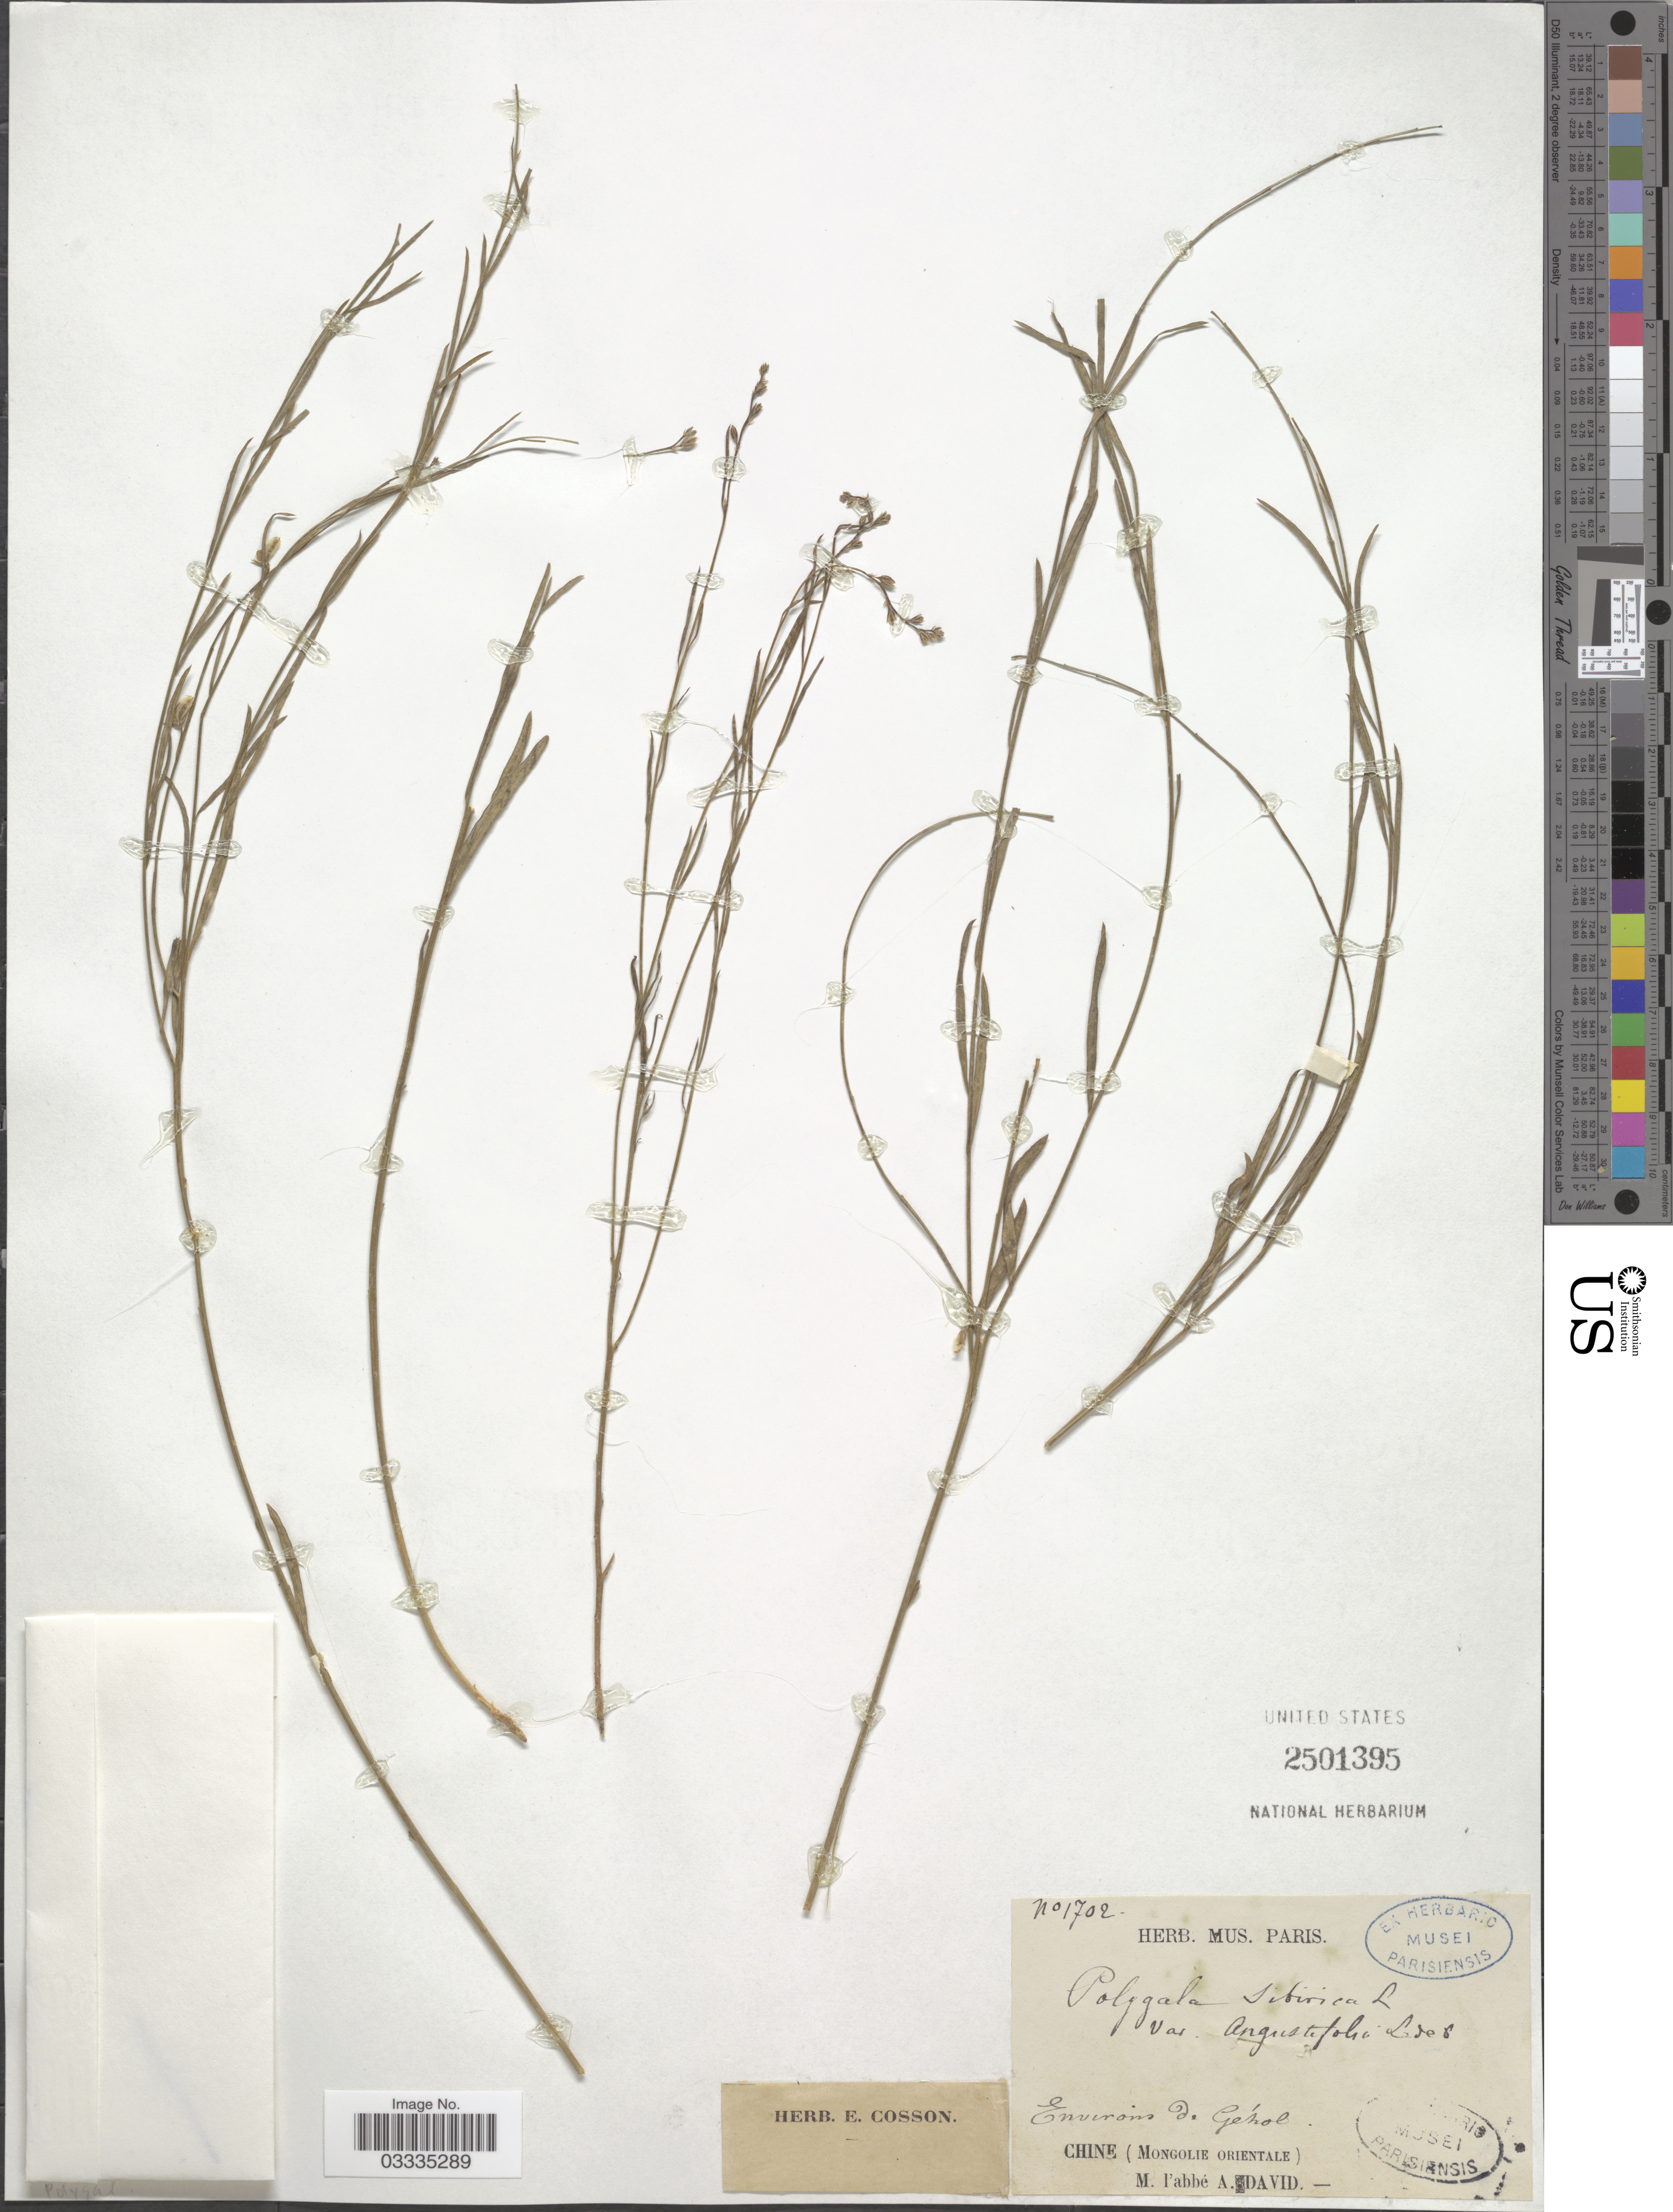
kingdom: Plantae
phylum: Tracheophyta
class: Magnoliopsida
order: Fabales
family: Polygalaceae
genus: Polygala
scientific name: Polygala sibirica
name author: L.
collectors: M. David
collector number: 1702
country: China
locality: Environs de Géhol. (Mongolie Orientale).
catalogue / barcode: US 2501395